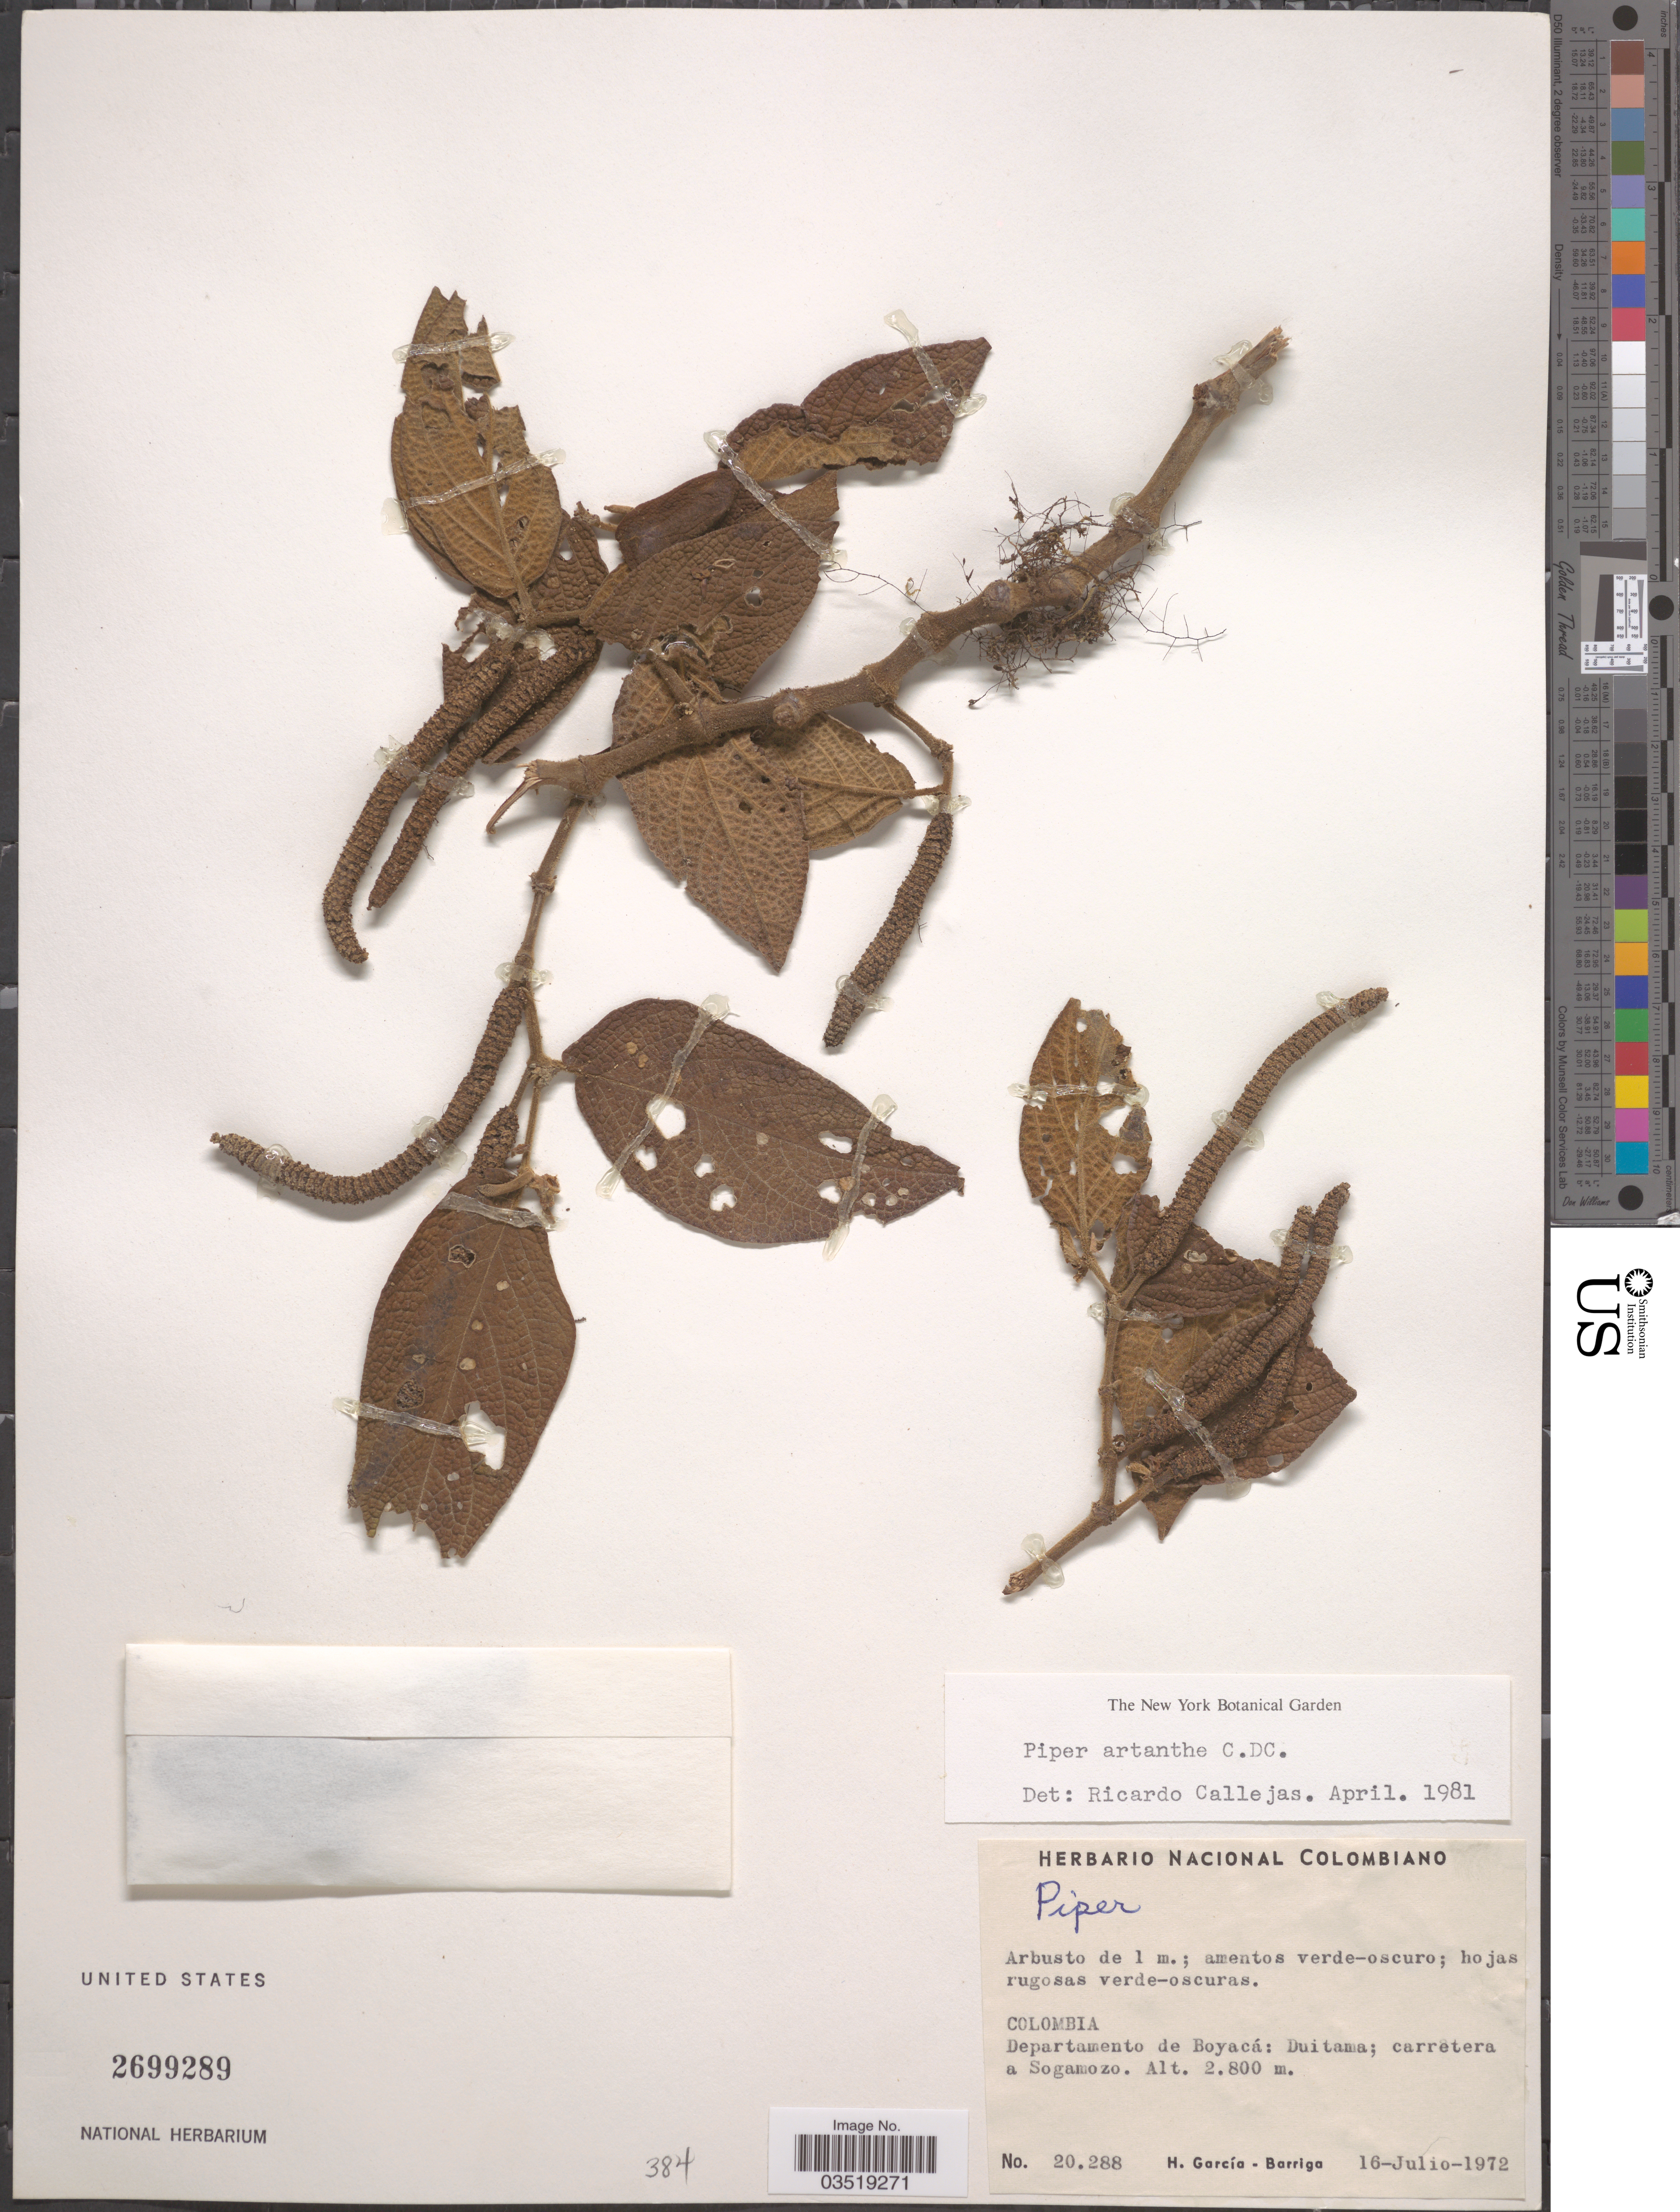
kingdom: Plantae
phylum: Tracheophyta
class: Magnoliopsida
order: Piperales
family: Piperaceae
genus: Piper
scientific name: Piper artanthe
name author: C. DC.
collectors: H. García Barriga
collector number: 20288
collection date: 1972-07-16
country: Colombia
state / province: Boyacá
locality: Departamento de Boyacá: Duitama; carretera a Sogamozo.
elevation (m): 2800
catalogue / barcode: US 2699289